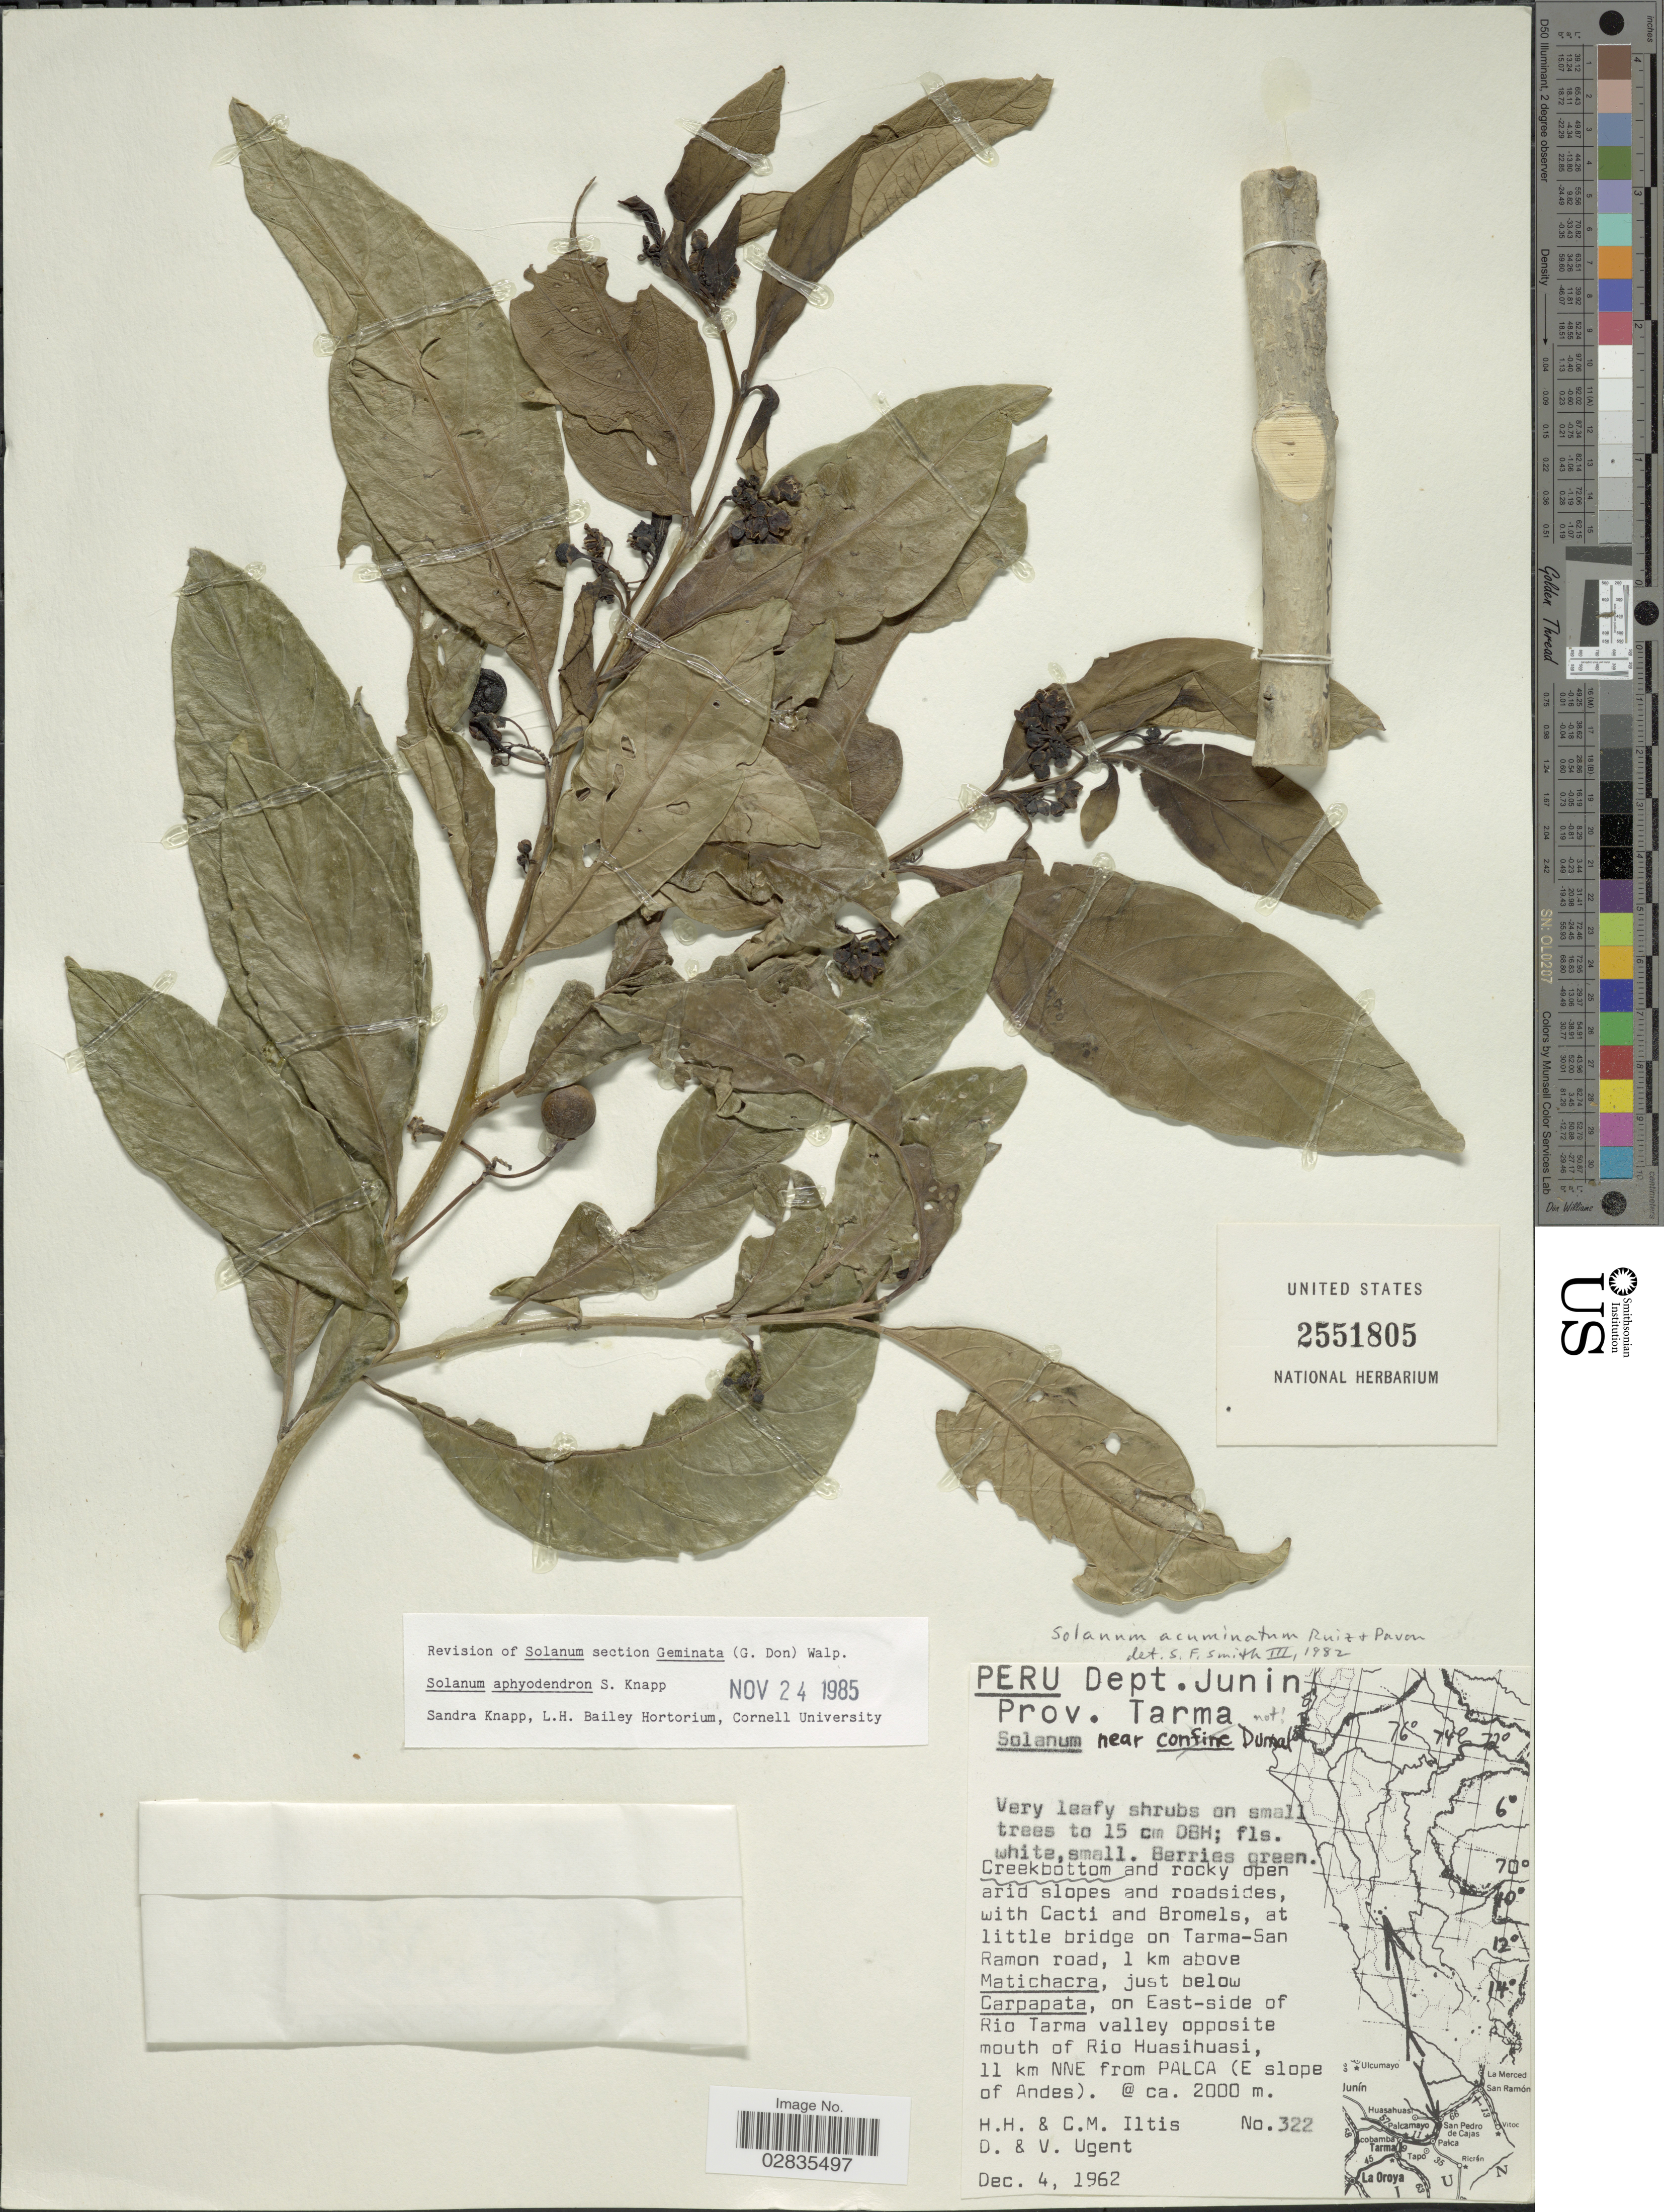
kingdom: Plantae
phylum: Tracheophyta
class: Magnoliopsida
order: Solanales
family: Solanaceae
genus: Solanum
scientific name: Solanum aphyodendron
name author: S. Knapp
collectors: H. H. Iltis, C. M Iltis, D. Ugent & V. Ugent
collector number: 322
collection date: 1962-12-04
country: Peru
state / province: Junín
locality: Dept. Junin, Prov. Tarma, at little bridge on Tarma-San Ramon road, 1 km above Matichacra, just below Carpapata, on East-side of Rio Tarma valley opposite mouth of Rio Huasihuasi, 11 km NNE from Palca (E slope of Andes).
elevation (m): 2000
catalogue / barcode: US 2551805